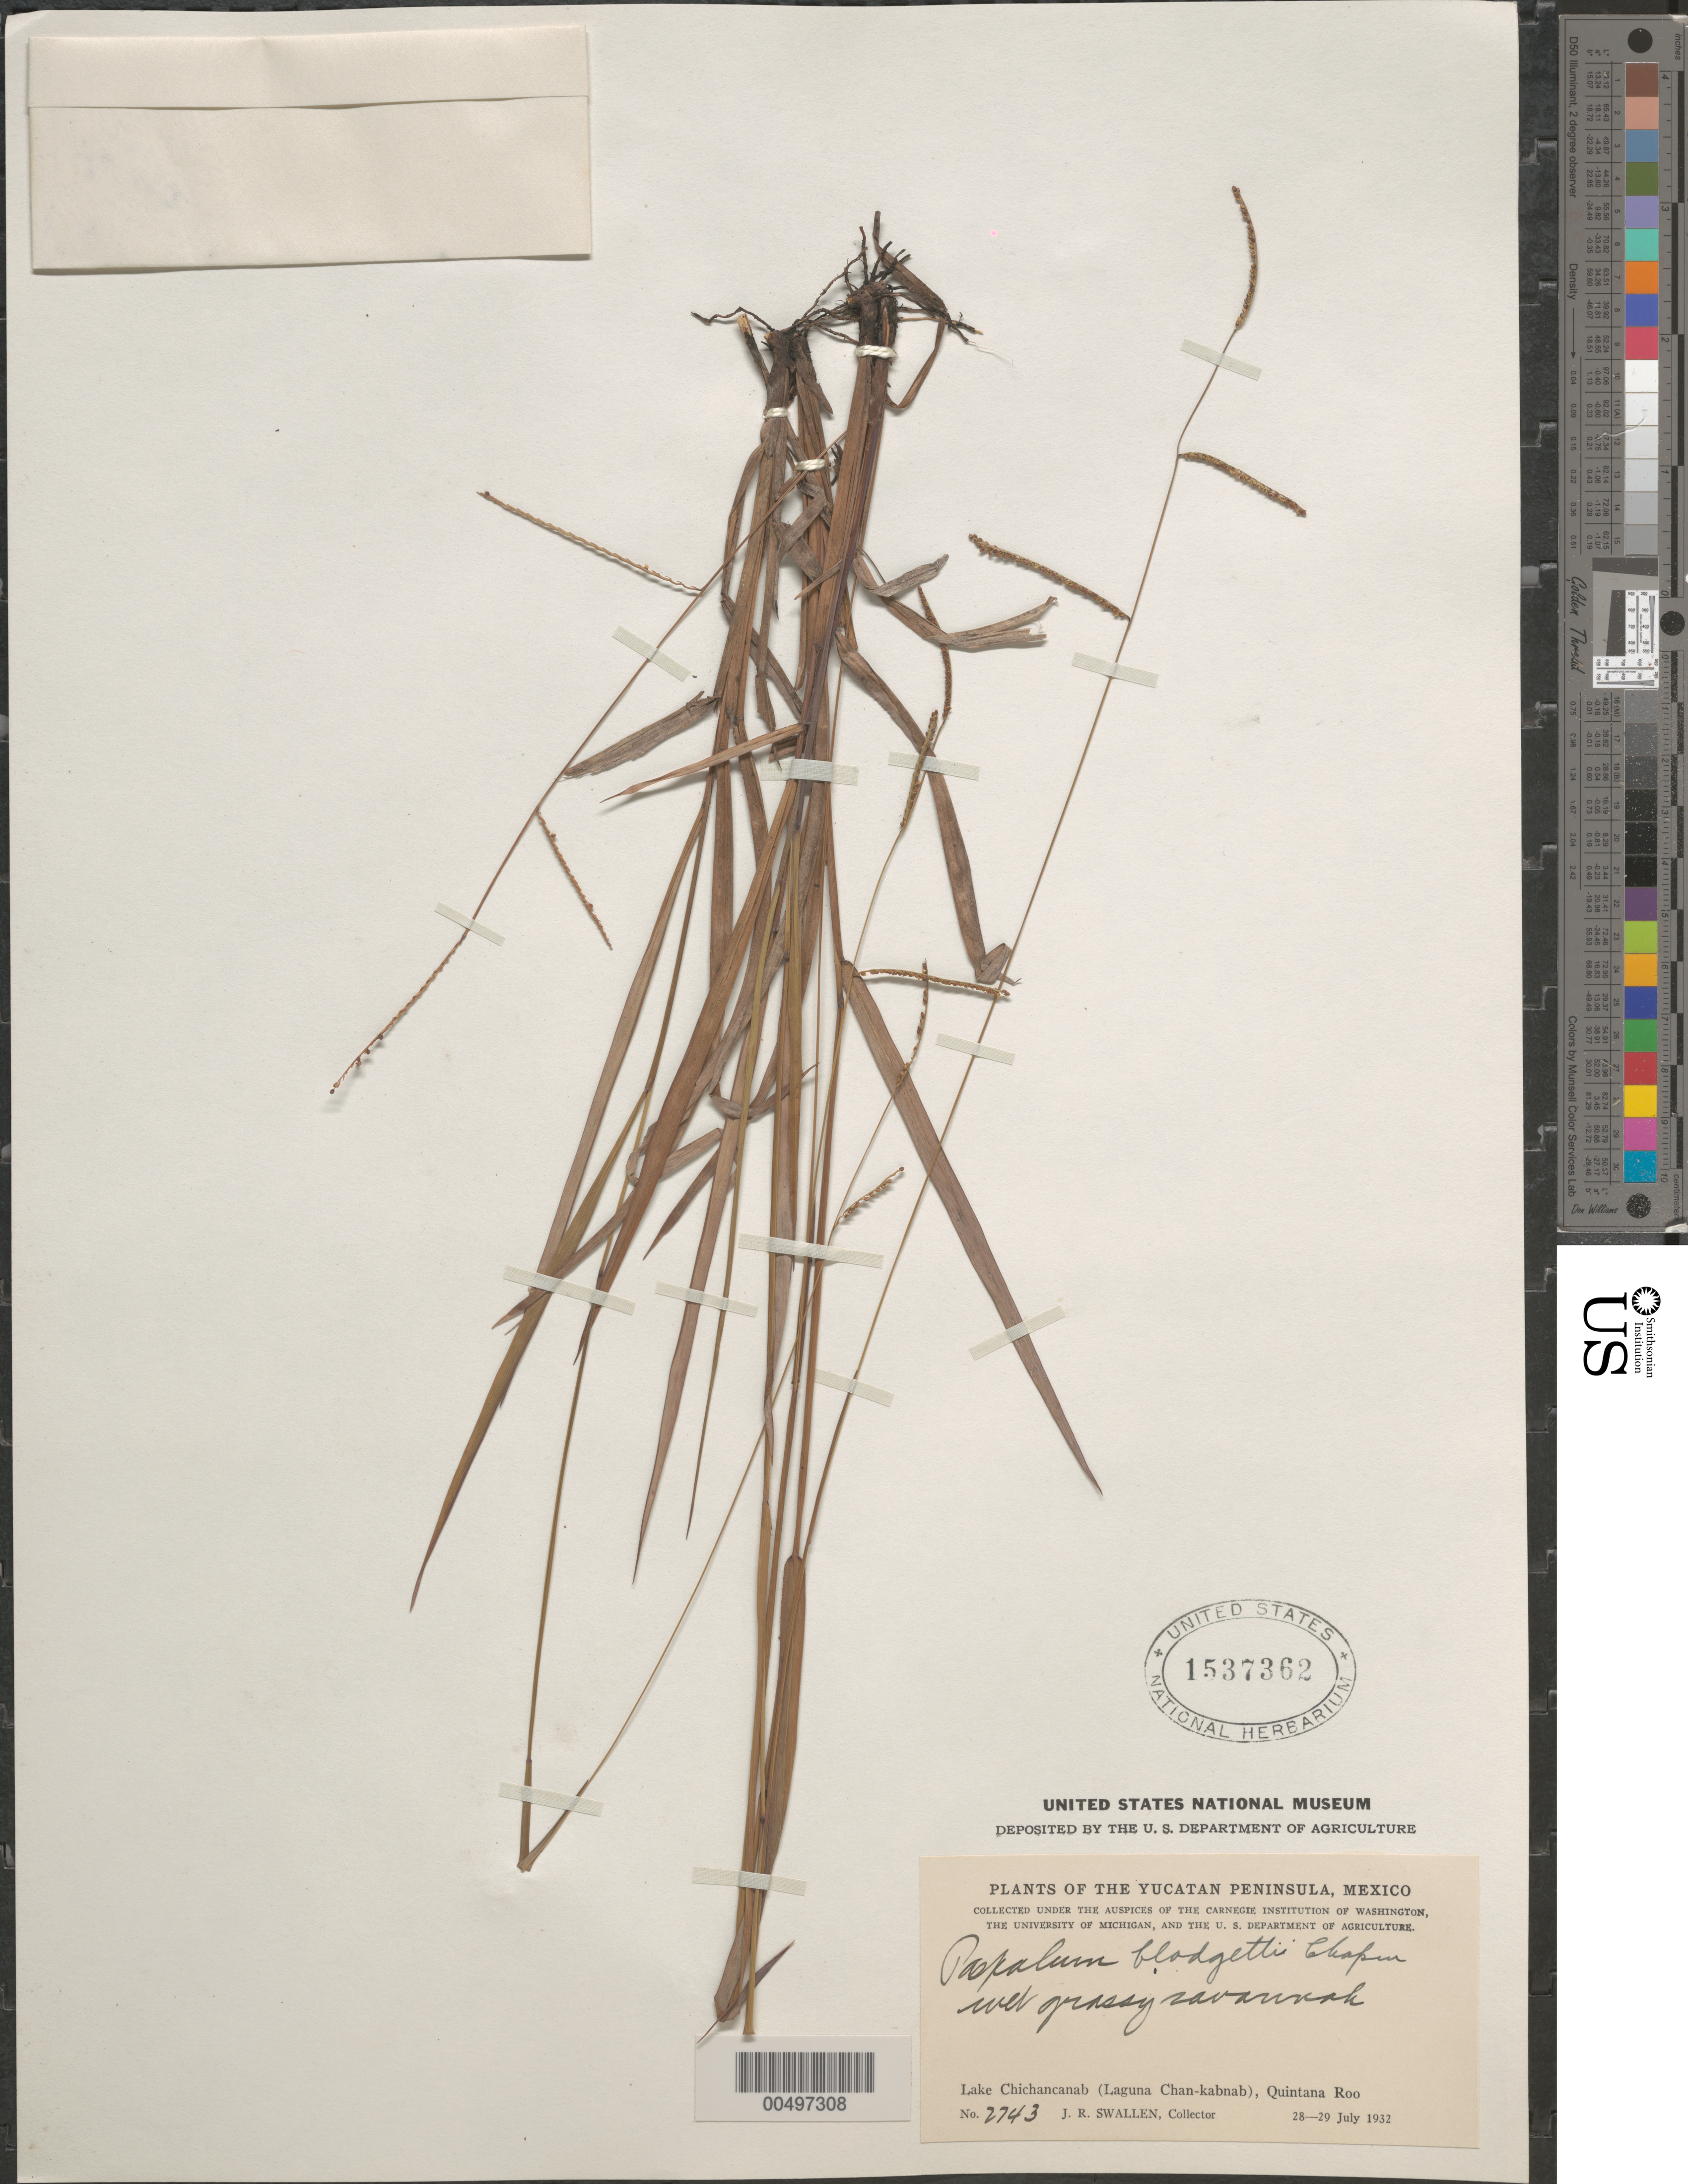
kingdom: Plantae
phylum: Tracheophyta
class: Liliopsida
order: Poales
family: Poaceae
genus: Paspalum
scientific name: Paspalum blodgettii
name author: Chapm.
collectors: J. R. Swallen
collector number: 2743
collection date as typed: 28 Jul 1932 to 29 Jul 1932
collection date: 1932-07-28/1932-07-29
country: Mexico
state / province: Quintana Roo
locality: Yucatan Peninsula, Lake Chichancanab (Laguna Chan-kabnab)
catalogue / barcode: US 1537362